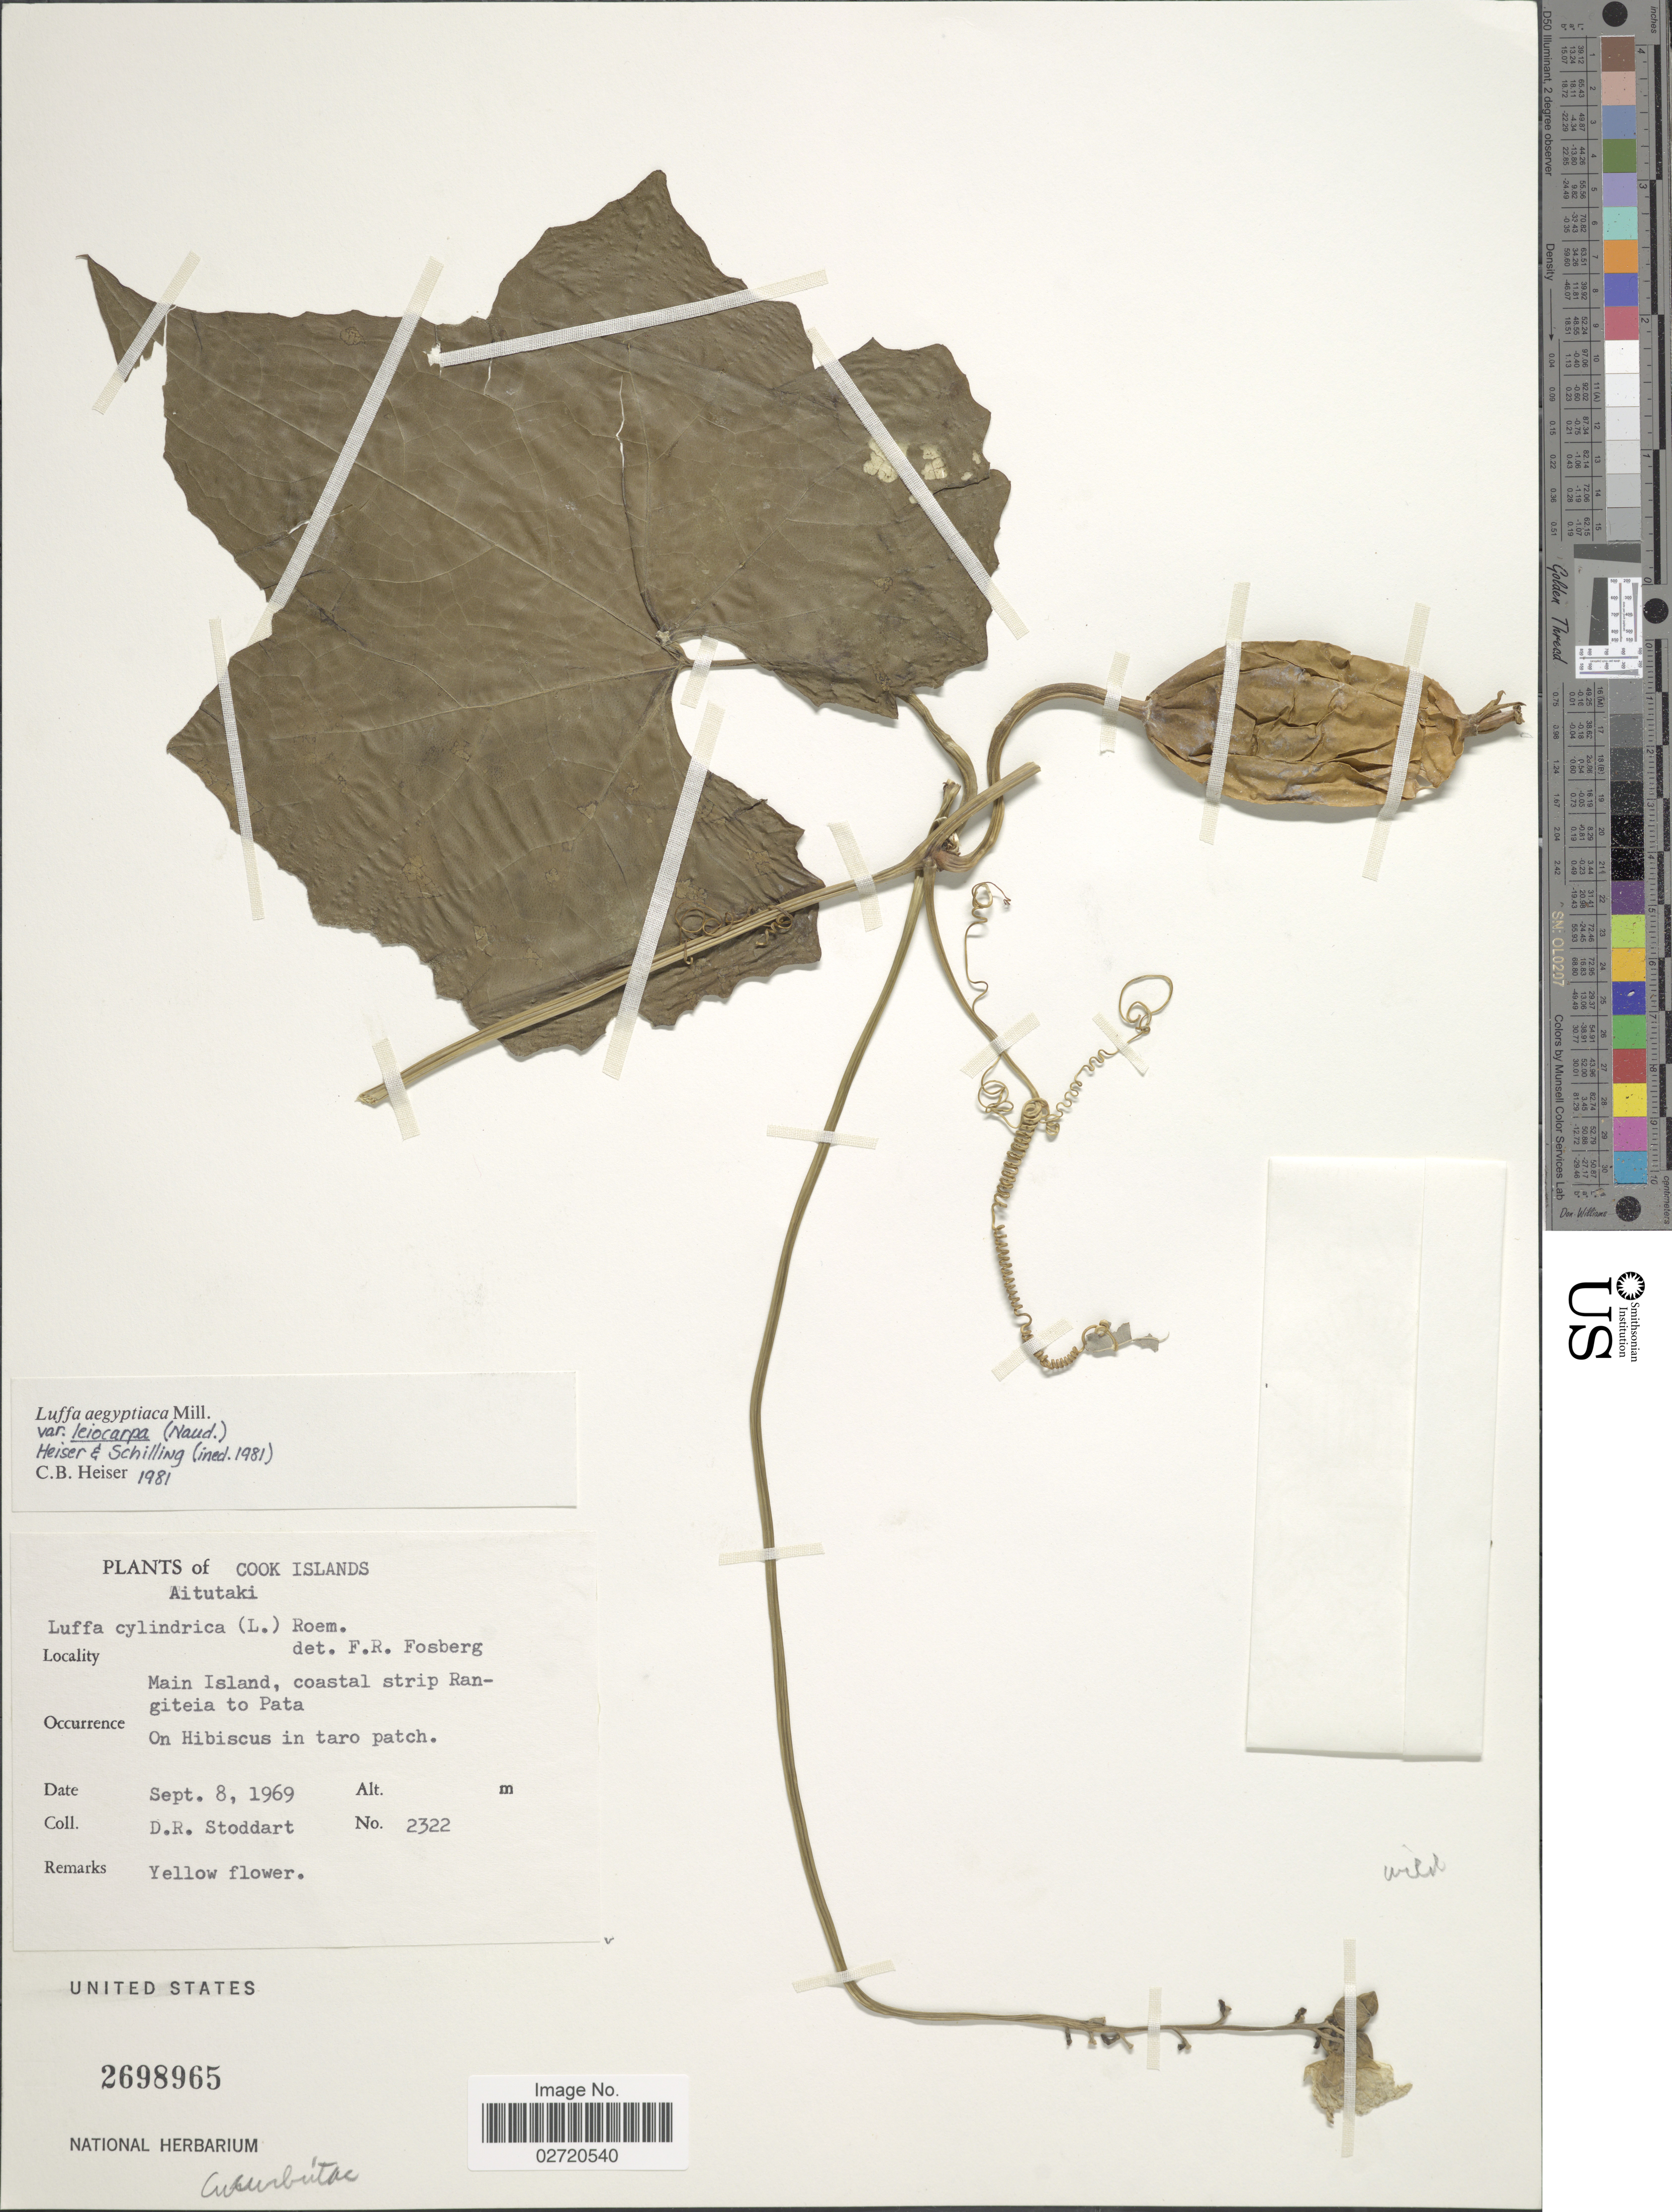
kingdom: Plantae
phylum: Tracheophyta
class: Magnoliopsida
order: Cucurbitales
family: Cucurbitaceae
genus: Luffa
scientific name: Luffa aegyptiaca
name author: Mill.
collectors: D. R. Stoddart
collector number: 2322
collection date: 1969-09-08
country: Cook Islands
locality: Aitutaki. Main Island, coastal strip Rangiteia to Pata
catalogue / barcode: US 2698965